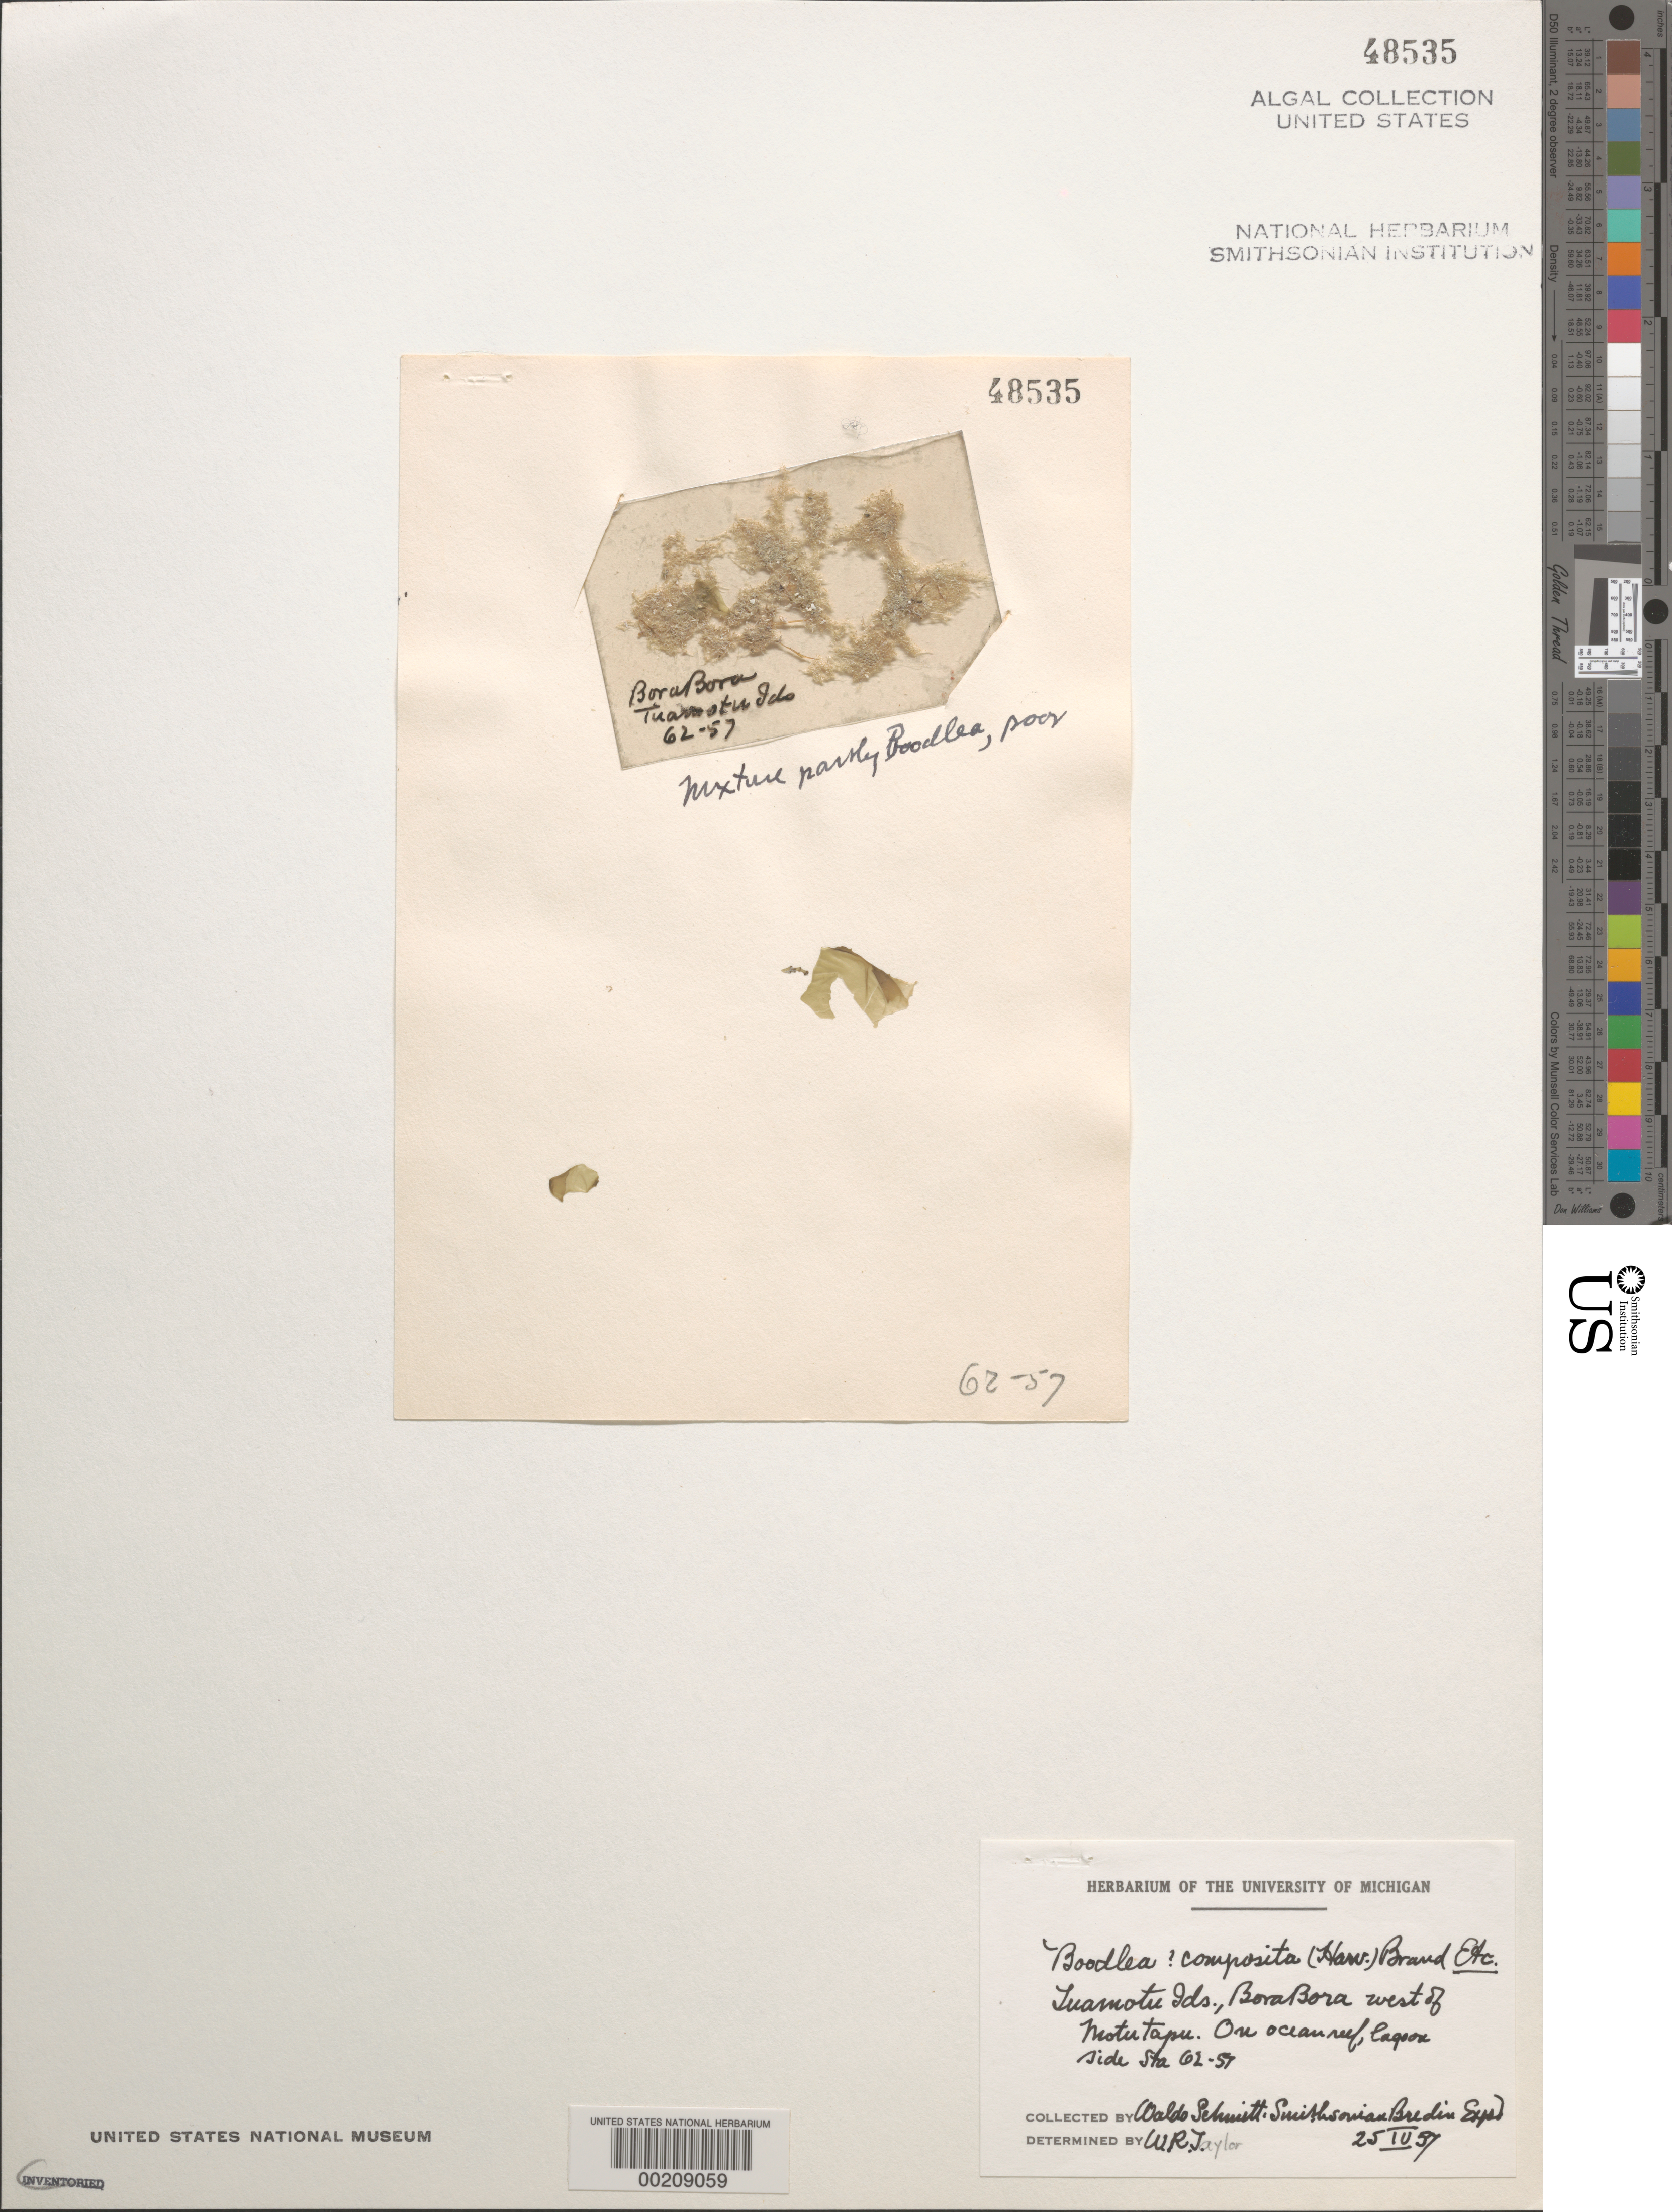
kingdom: Plantae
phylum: Chlorophyta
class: Ulvophyceae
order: Siphonocladales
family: Boodleaceae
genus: Boodlea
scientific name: Boodlea composita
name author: (Humb. & Humb.) Brand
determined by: Taylor, William R.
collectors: W. L. Schmitt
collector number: Station 62-57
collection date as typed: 25 Apr 1957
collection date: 1957-04-25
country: French Polynesia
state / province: Iles Sous-le-Vent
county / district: Bora Bora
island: Bora Bora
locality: West of Motu Tapu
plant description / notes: Smithsonian-Bredin Expedition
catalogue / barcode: US 48535